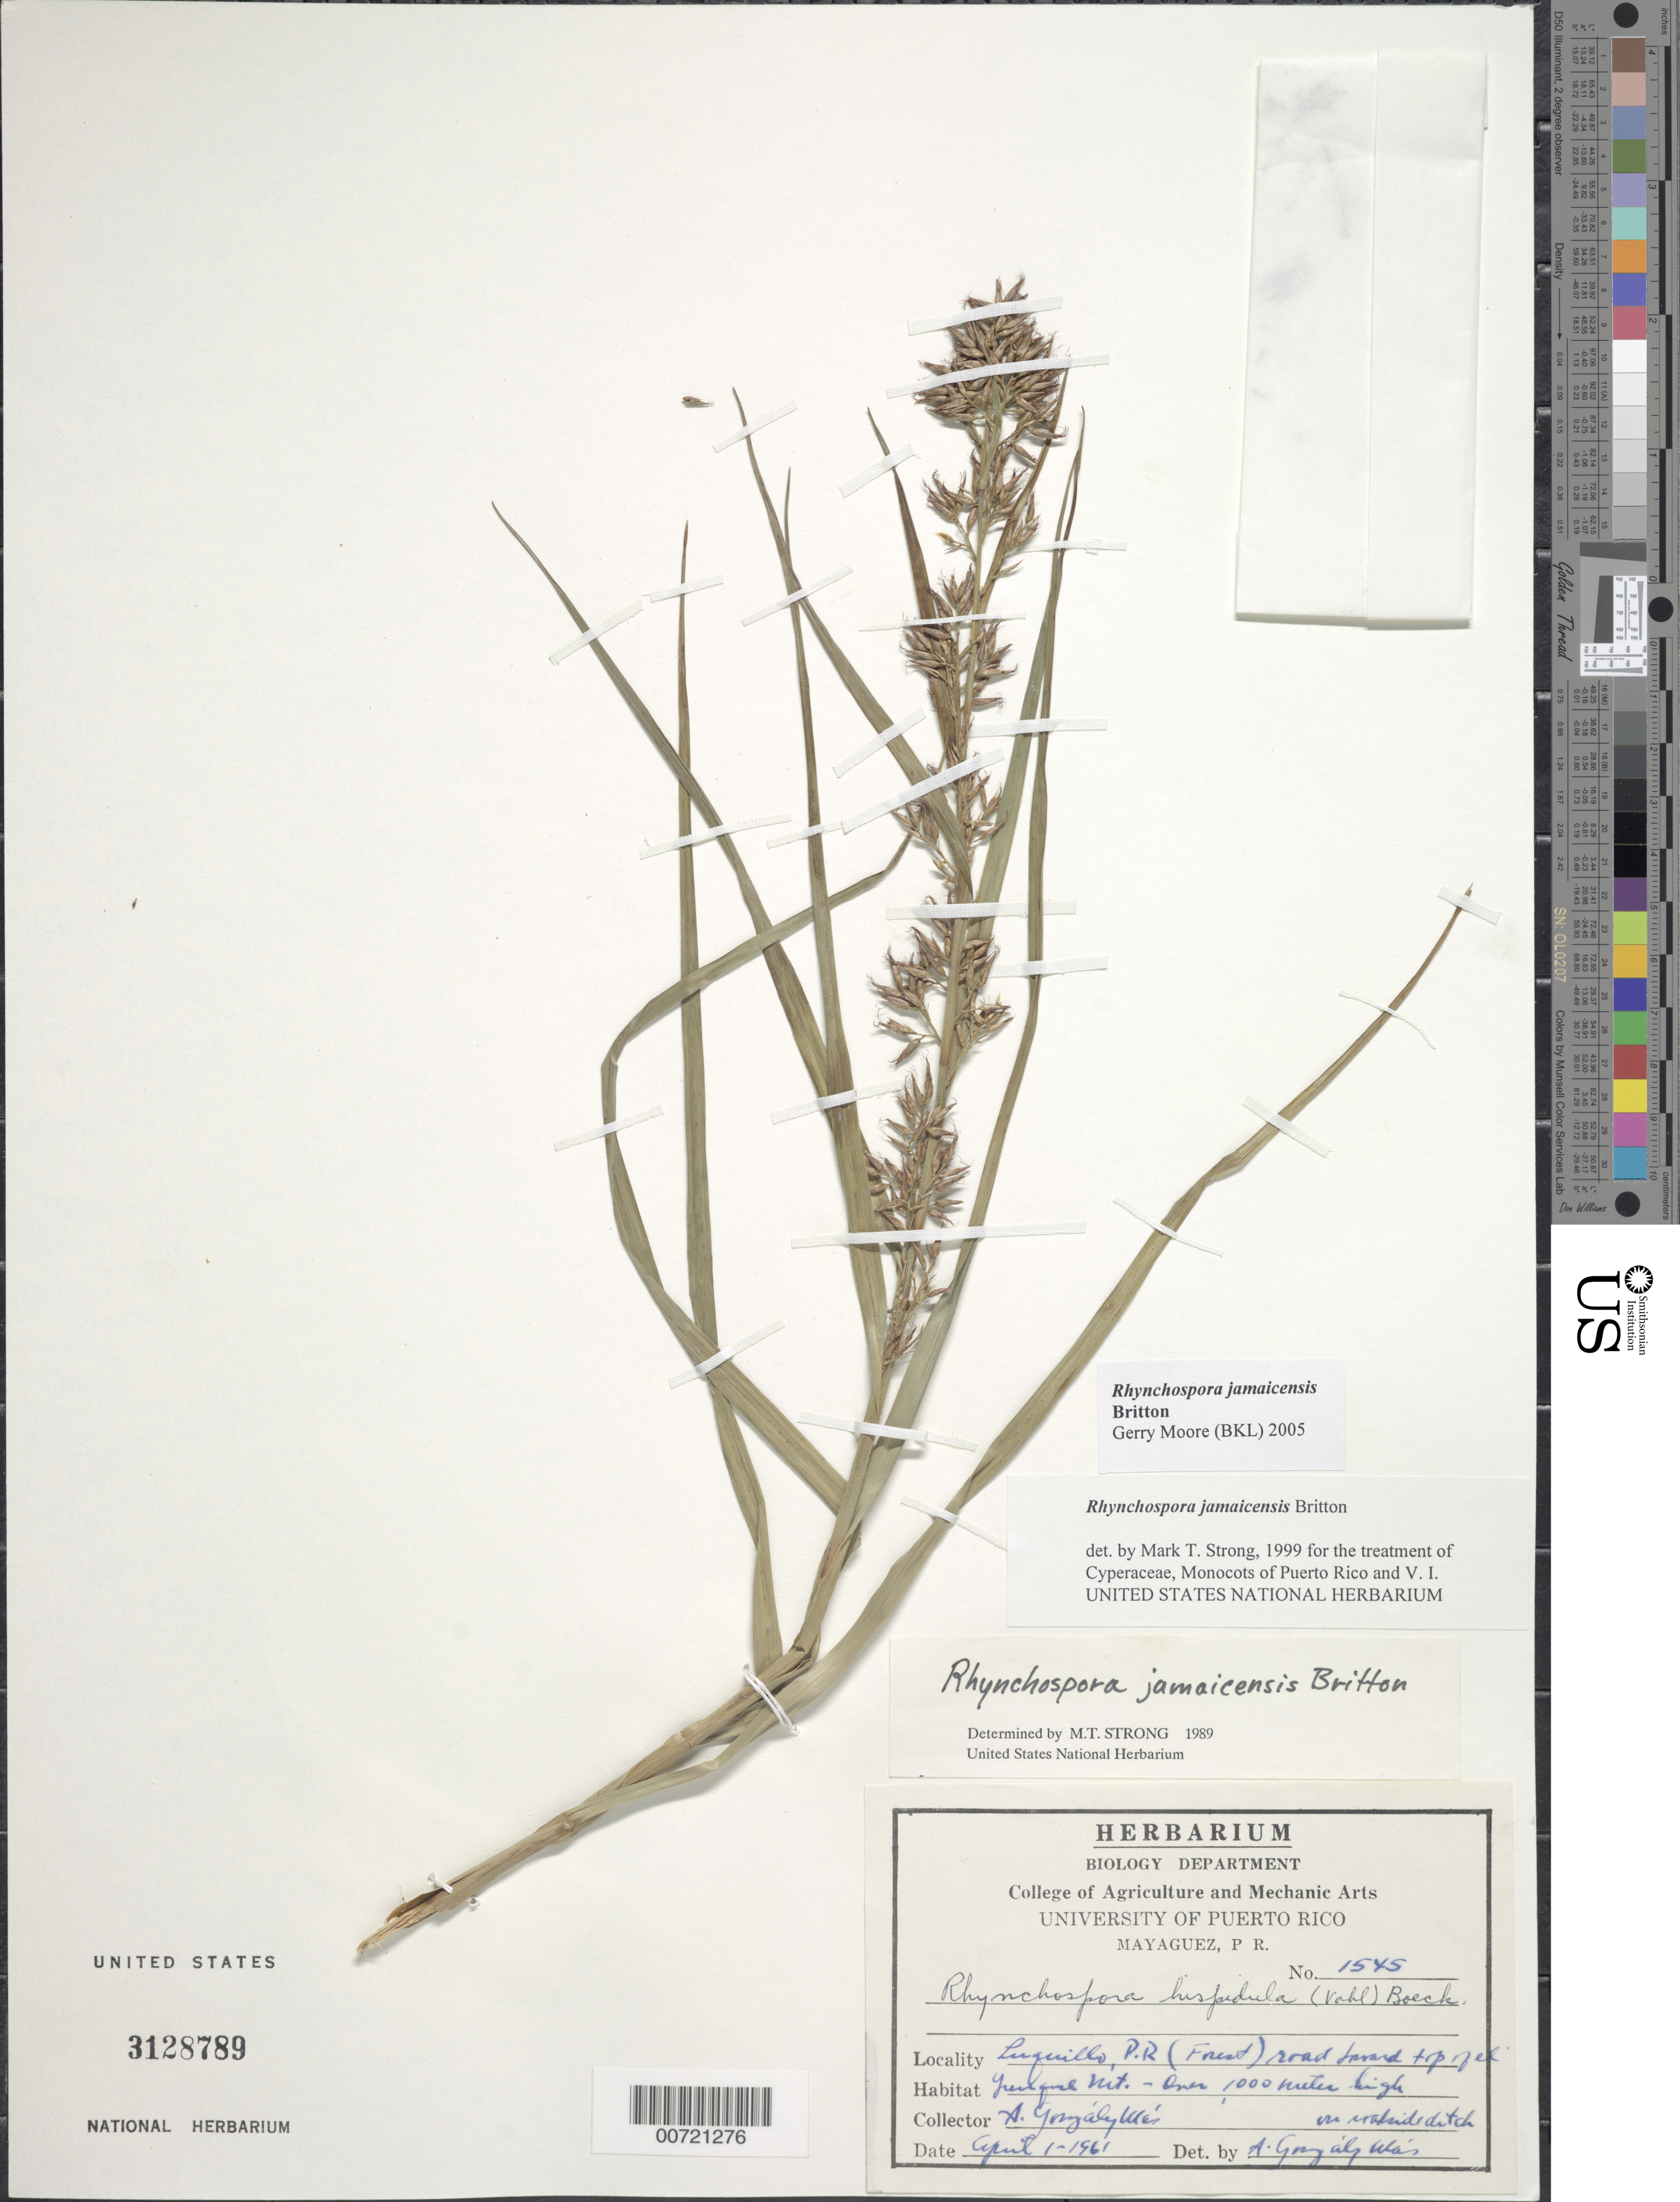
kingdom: Plantae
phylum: Tracheophyta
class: Liliopsida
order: Poales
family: Cyperaceae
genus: Rhynchospora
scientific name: Rhynchospora jamaicensis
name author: Britton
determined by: Strong, M. T., (US), Smithsonian Institution - National Museum of Natural History (UNITED STATES)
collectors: A. González Más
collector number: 1545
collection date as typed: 01 Apr 1961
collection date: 1961-04-01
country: Puerto Rico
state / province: Luquillo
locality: Luquillo, road toward top of El Yunque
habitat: Roadside ditch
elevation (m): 1000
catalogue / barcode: US 3128789